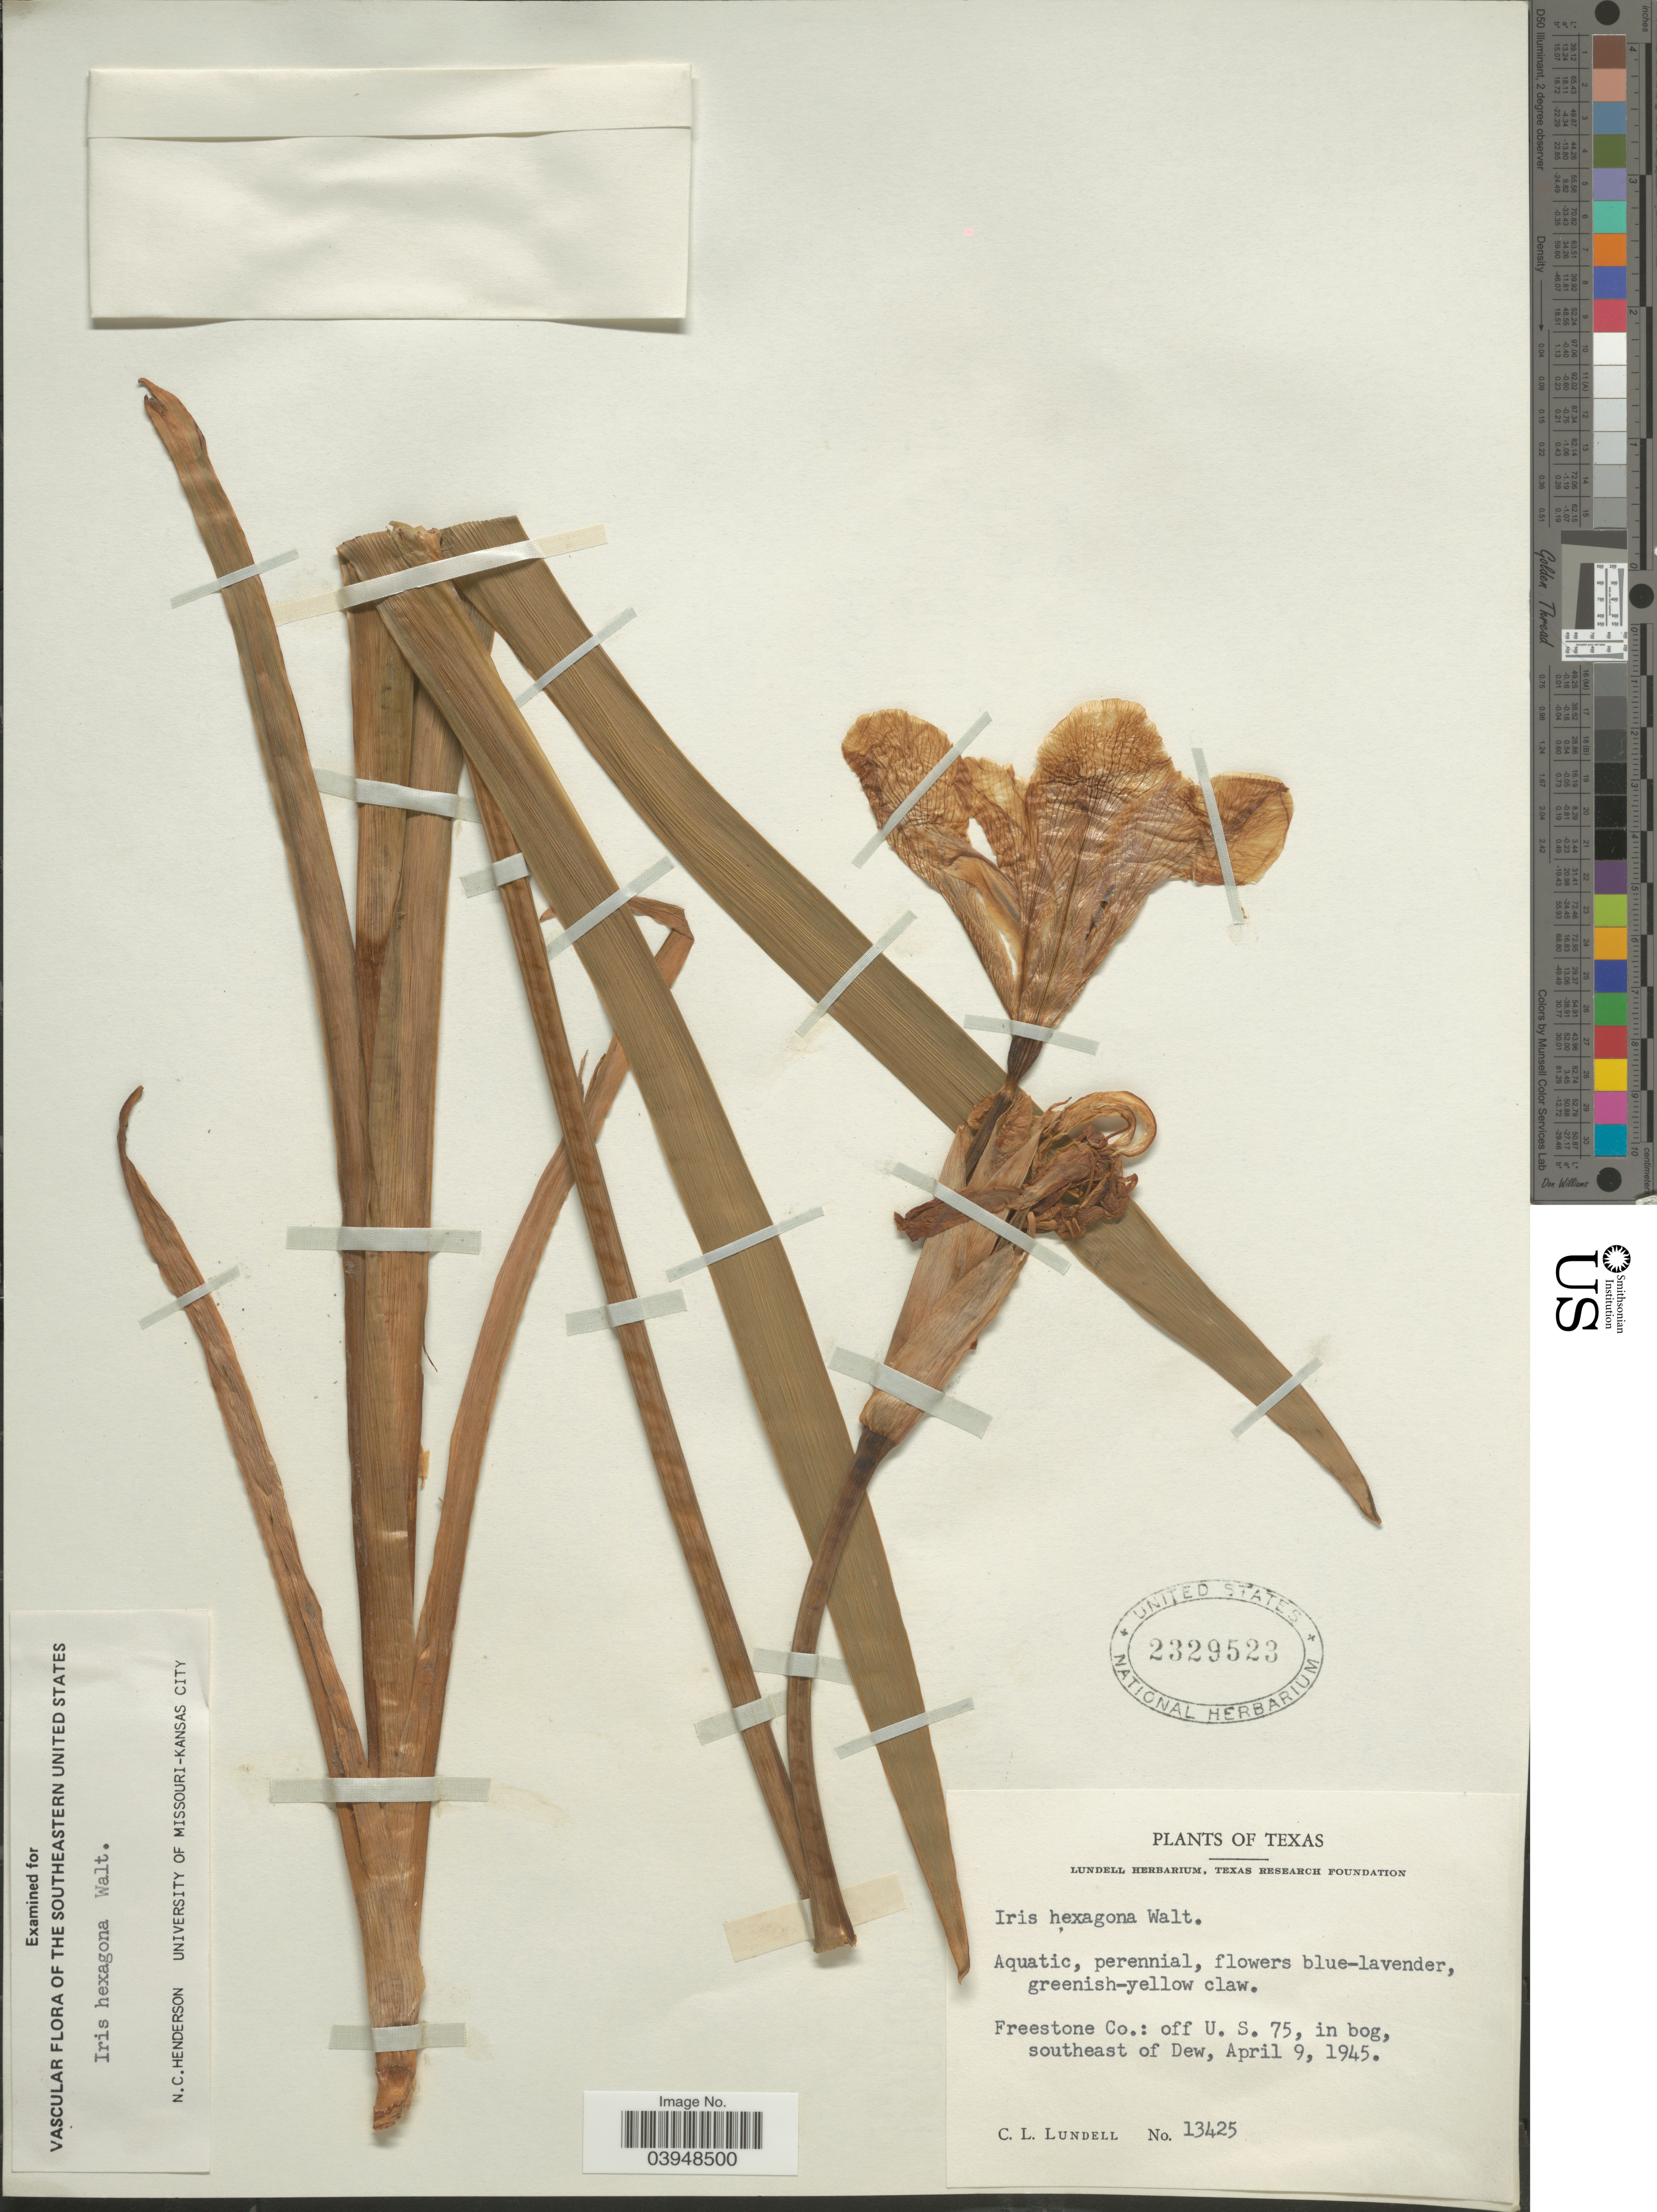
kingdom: Plantae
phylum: Tracheophyta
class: Liliopsida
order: Asparagales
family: Iridaceae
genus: Iris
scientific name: Iris hexagona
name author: Walter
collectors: C. L. Lundell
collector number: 13425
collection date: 1945-04-09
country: United States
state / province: Texas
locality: Freestone Co.: off. U.S. 75, in bog, southeast of Dew.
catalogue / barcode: US 2329523